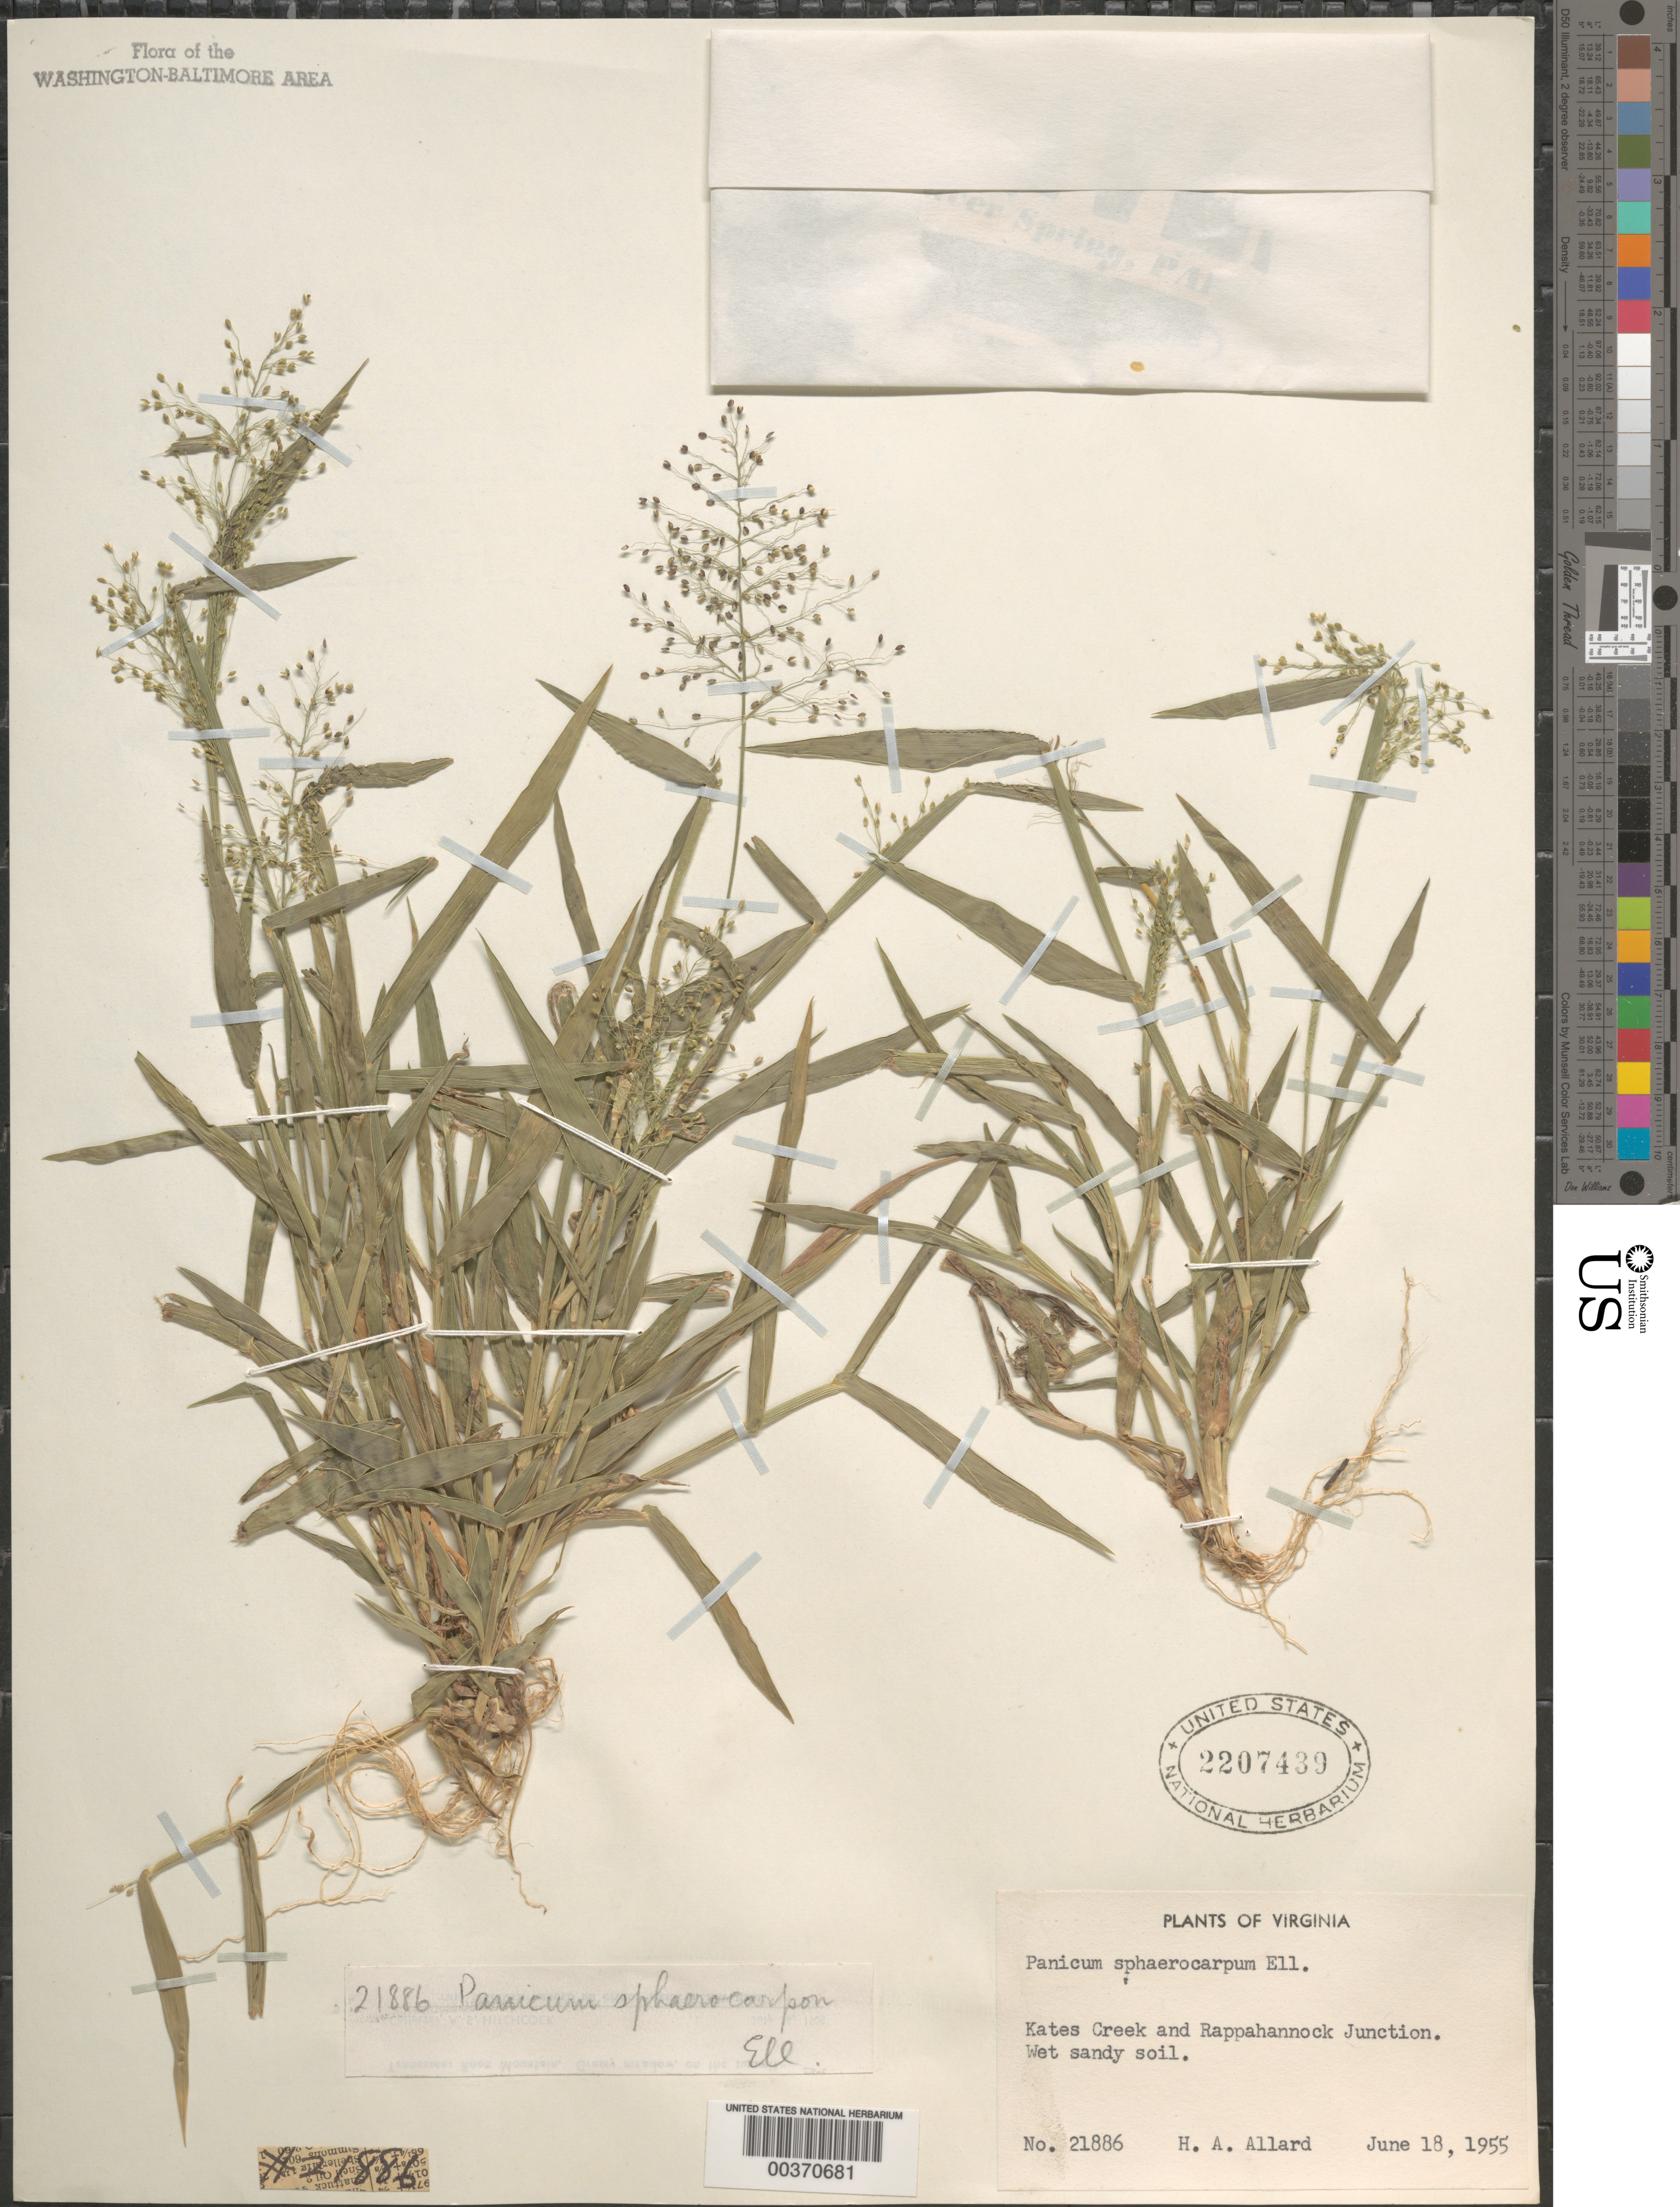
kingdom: Plantae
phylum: Tracheophyta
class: Liliopsida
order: Poales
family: Poaceae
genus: Dichanthelium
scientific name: Dichanthelium sphaerocarpon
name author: (Elliott) Gould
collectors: H. A. Allard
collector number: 21886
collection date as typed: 18 Jun 1955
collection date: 1955-06-18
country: United States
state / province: Virginia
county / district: Lancaster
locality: Kates Creek and Rappahannock Junction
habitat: Wet sandy soil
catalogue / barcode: US 2207439